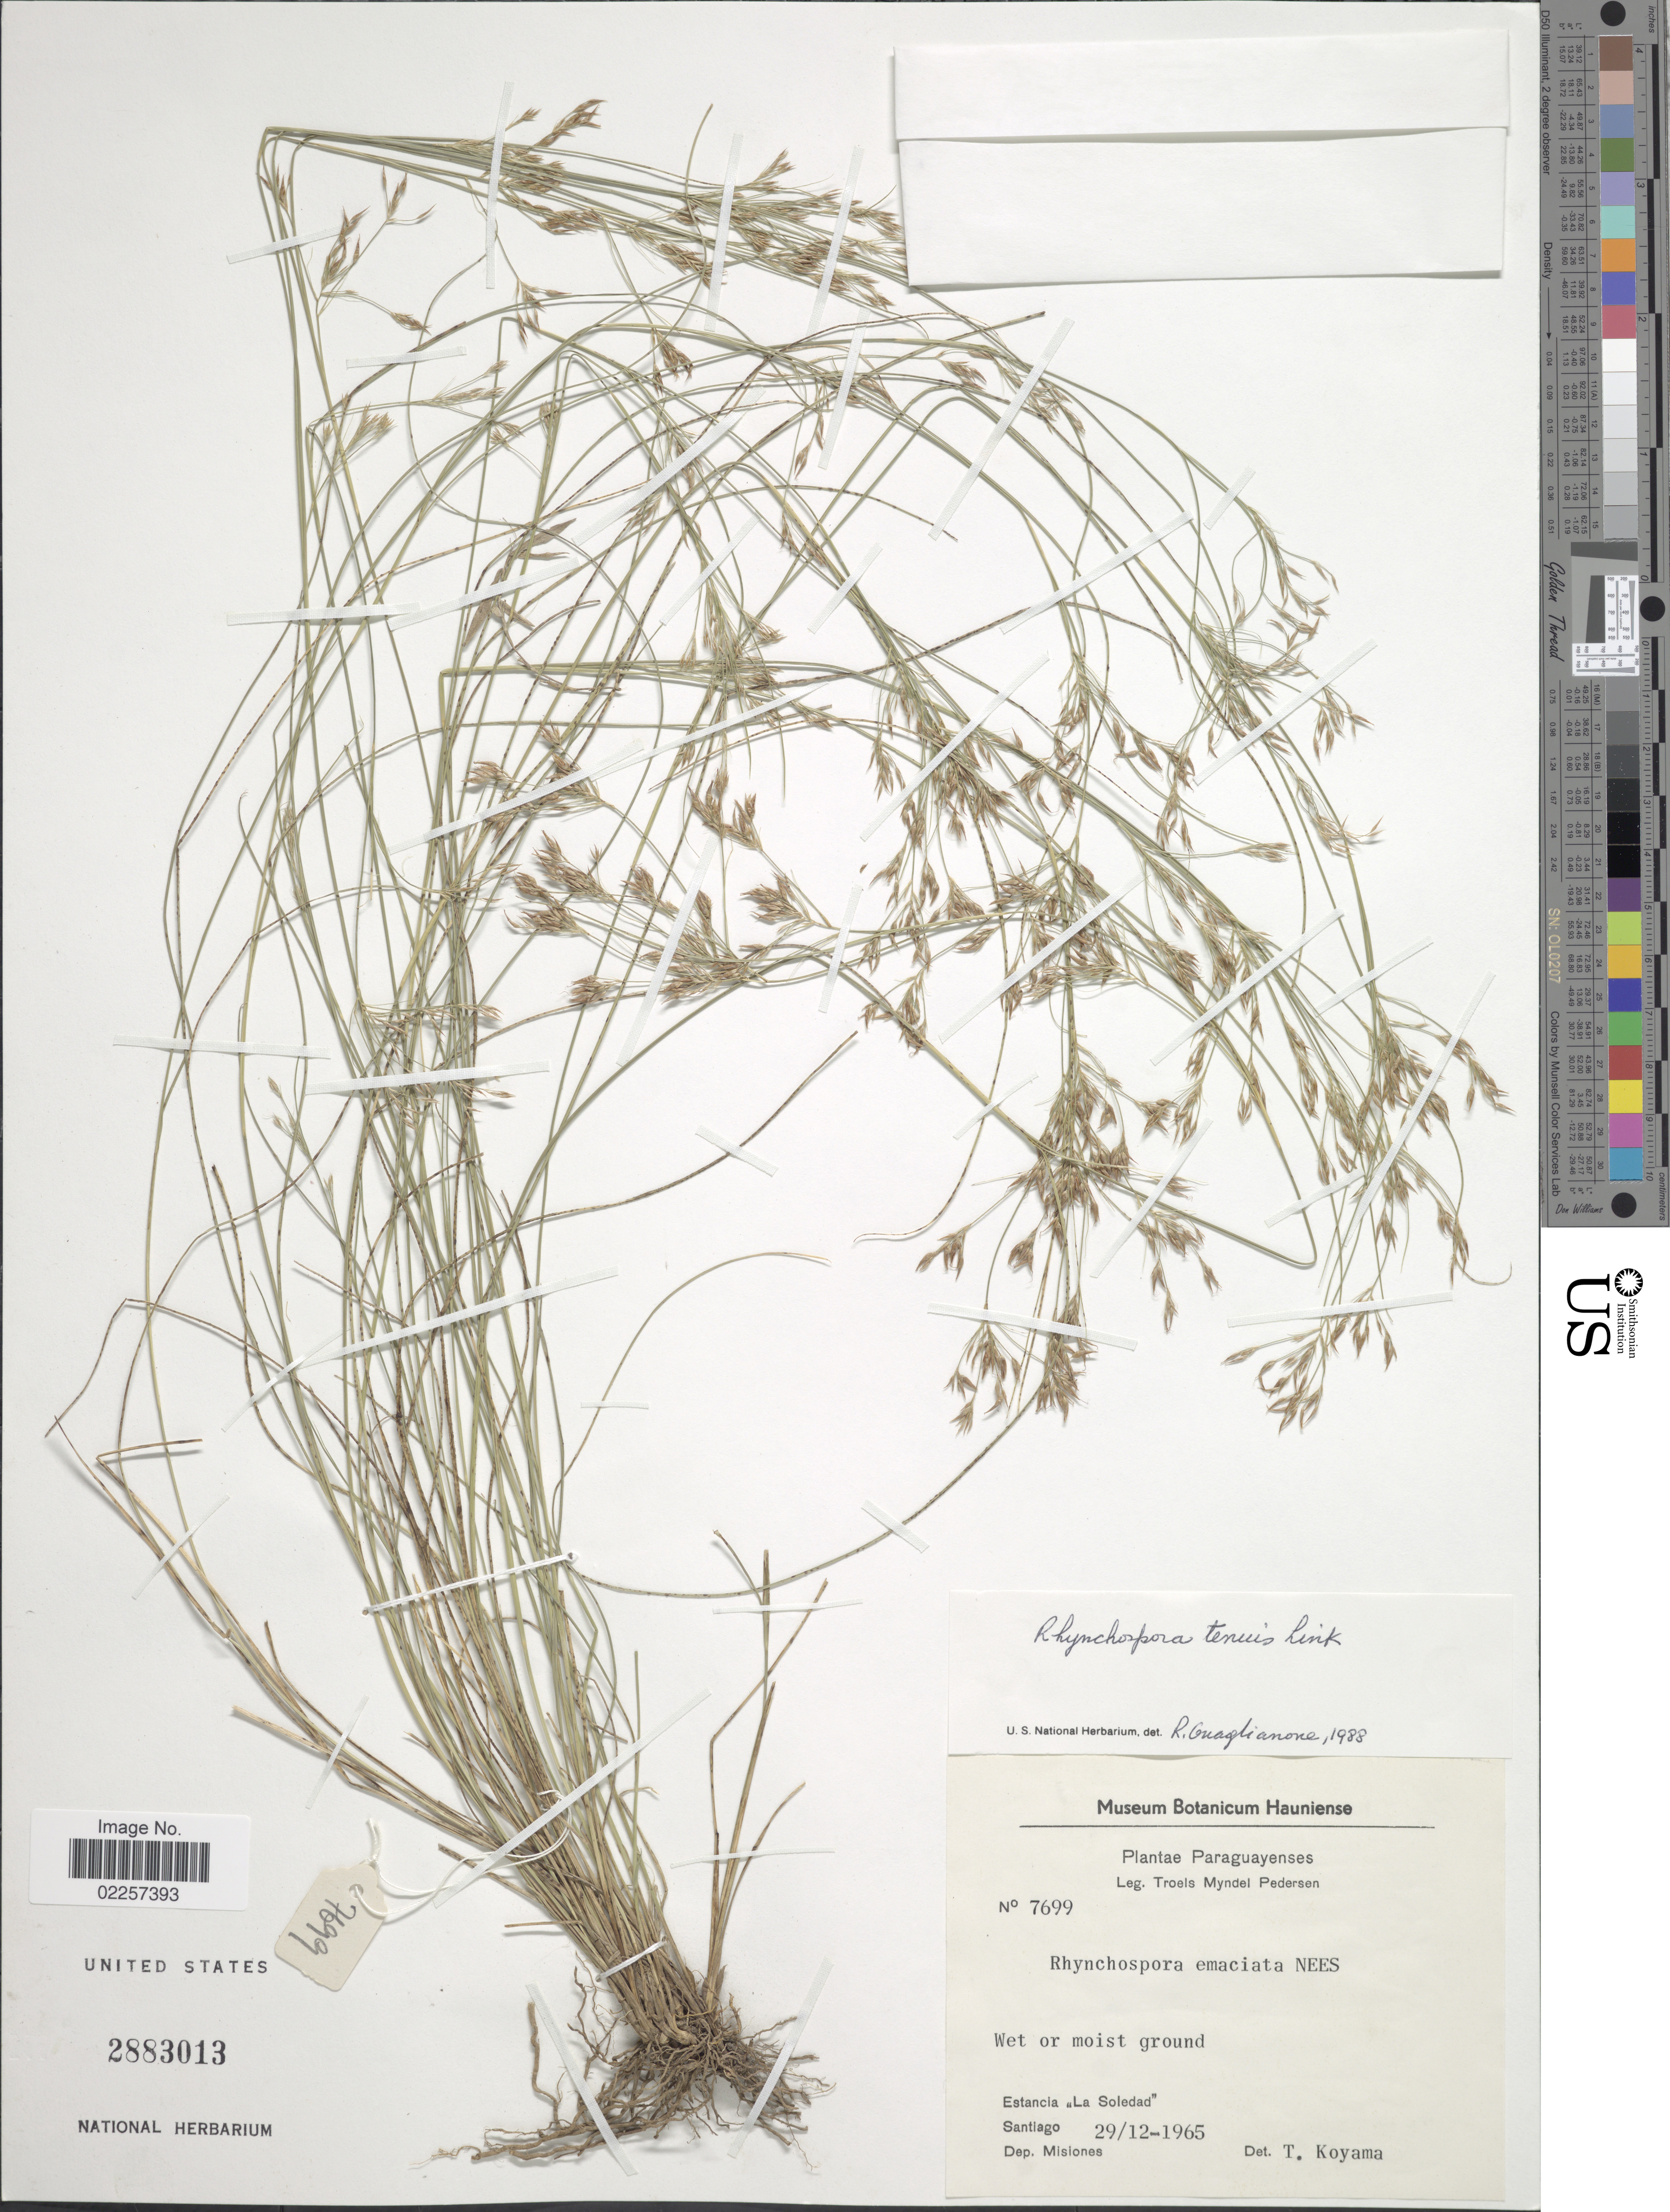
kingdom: Plantae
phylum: Tracheophyta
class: Liliopsida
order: Poales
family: Cyperaceae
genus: Rhynchospora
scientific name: Rhynchospora tenuis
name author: Link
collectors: T. Pederson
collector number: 7699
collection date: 1965-12-29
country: Argentina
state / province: Misiones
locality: Wet or moist ground, Estancia "La Soledad", Santiago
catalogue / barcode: US 2883013